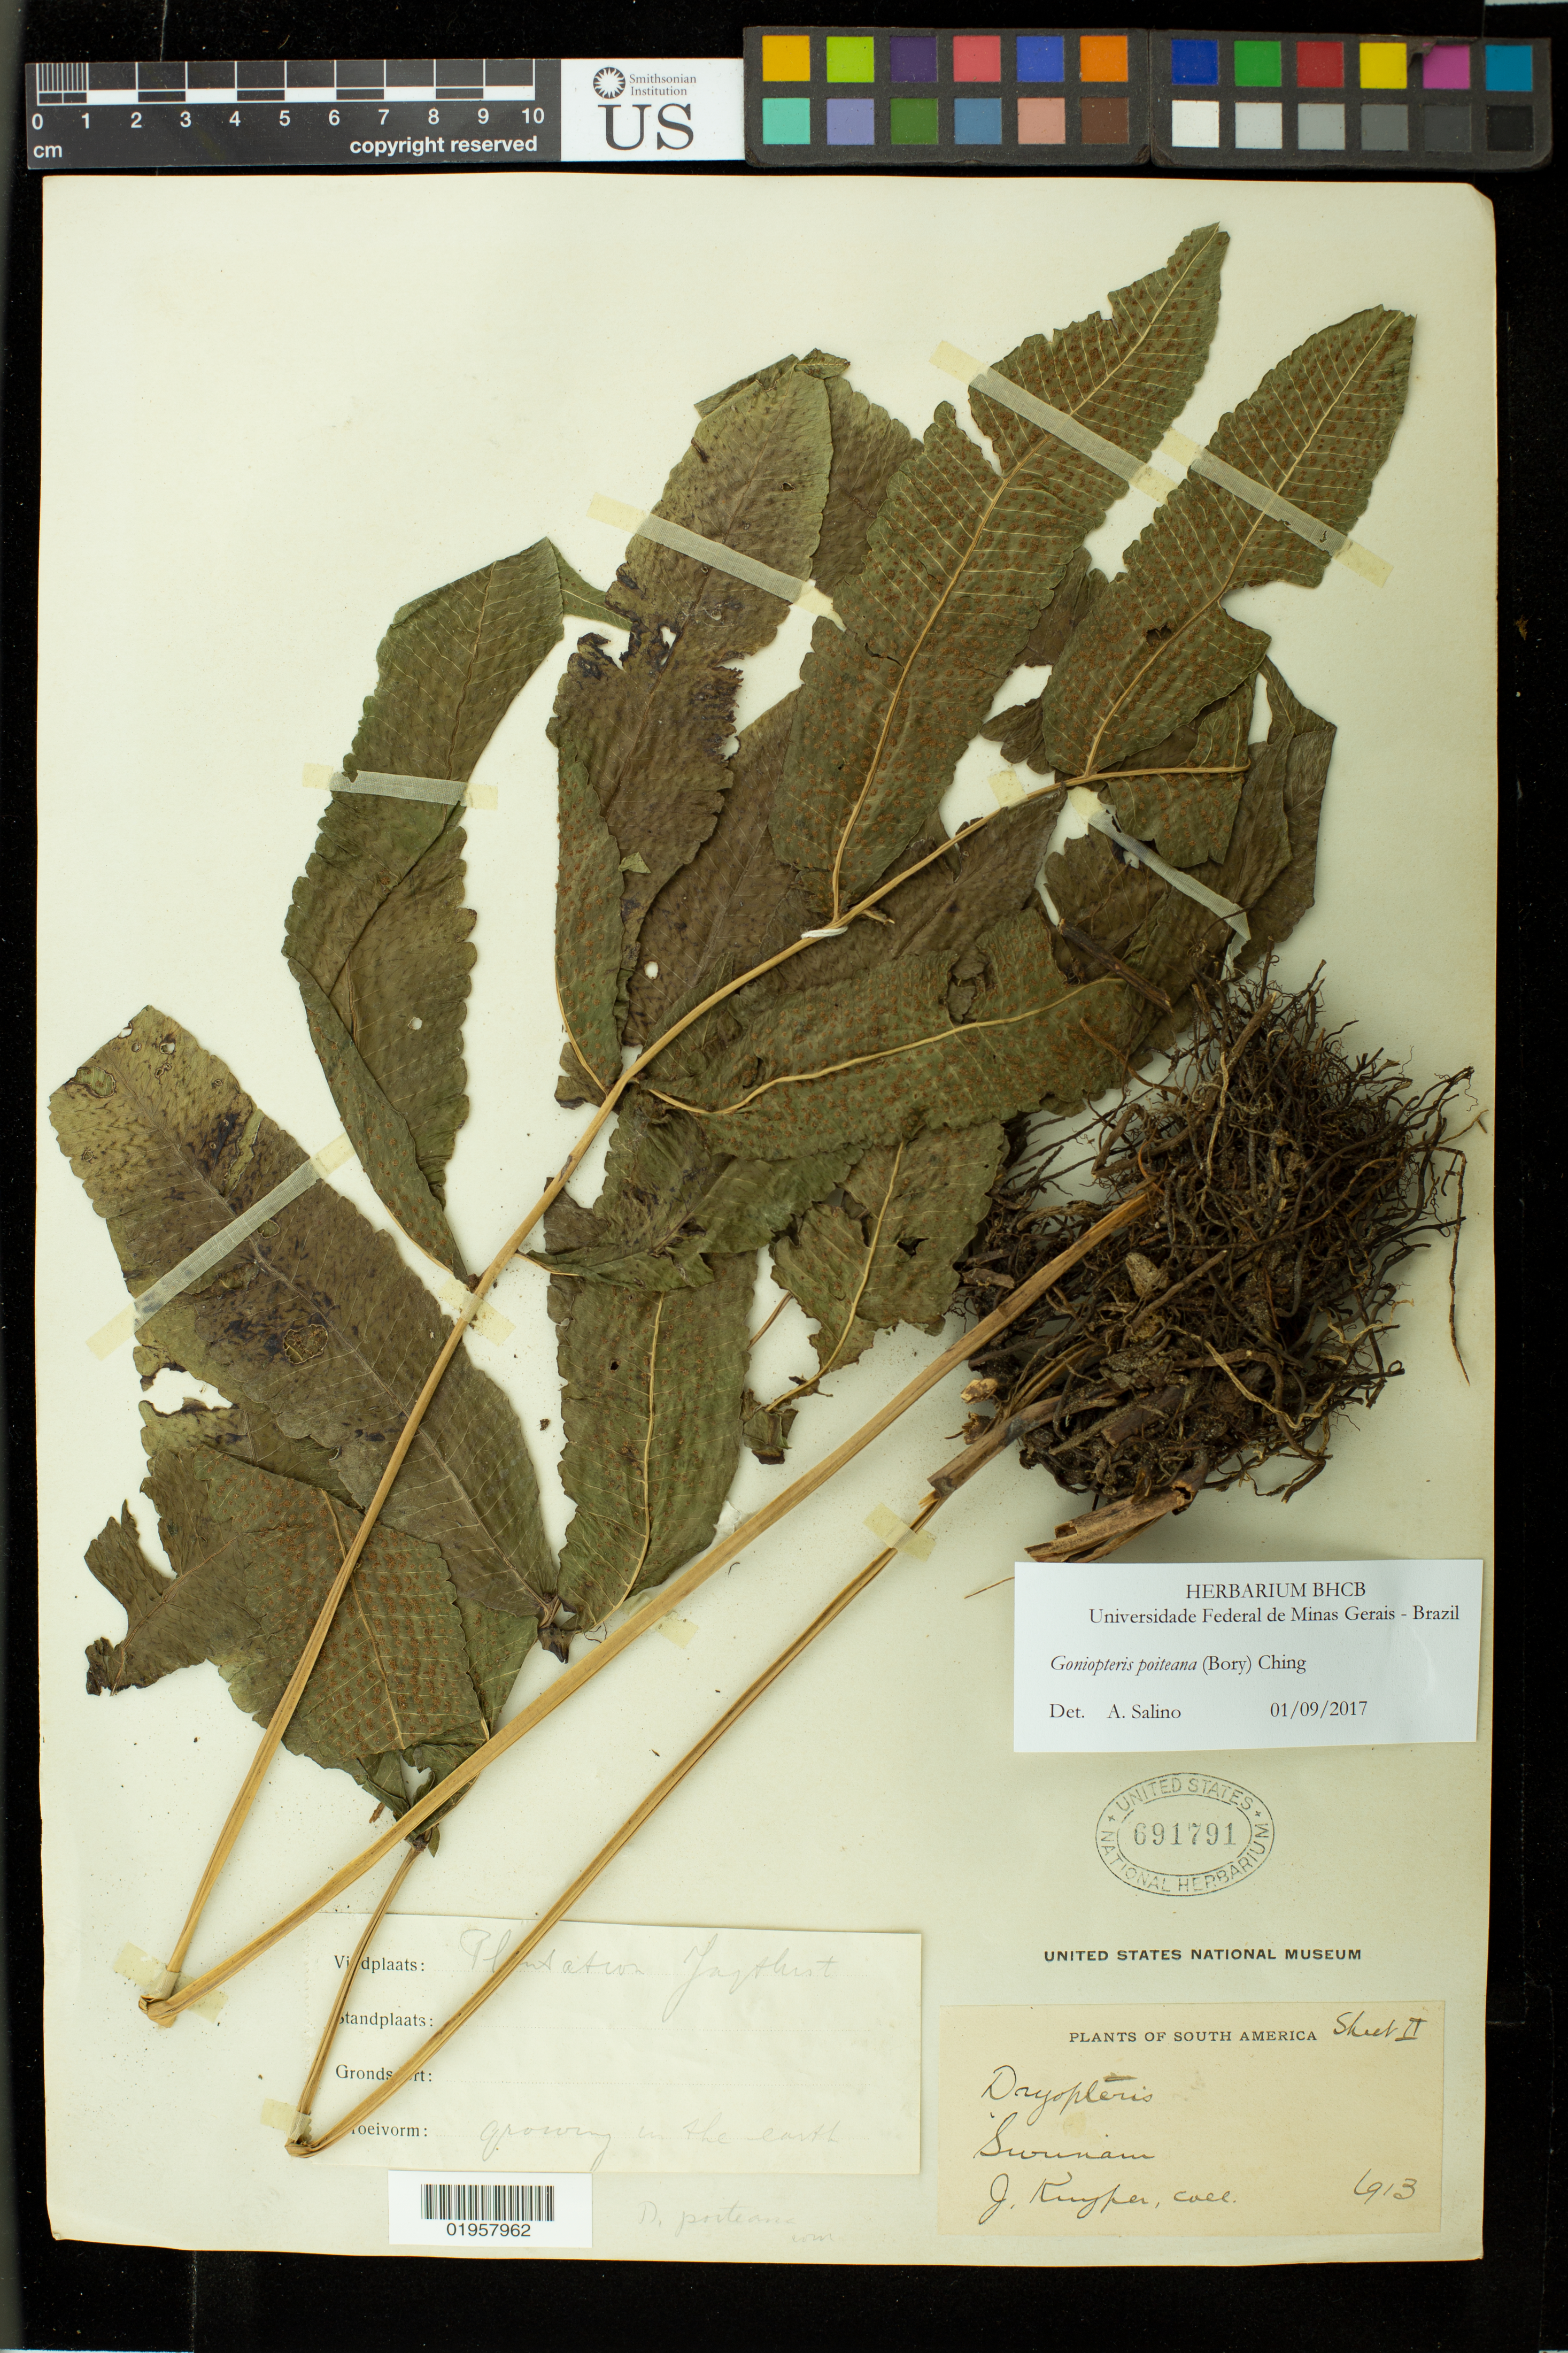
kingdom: Plantae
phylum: Tracheophyta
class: Polypodiopsida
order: Polypodiales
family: Thelypteridaceae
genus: Goniopteris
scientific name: Goniopteris poiteana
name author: (Bory) Ching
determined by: Salino, A.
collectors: J. Kuyper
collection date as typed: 1913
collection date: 1913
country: Suriname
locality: Plantation Jaythirt [?]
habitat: Growing in the earth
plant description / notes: Label says "Sheet II" but did not find Sheet I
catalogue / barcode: US 691791